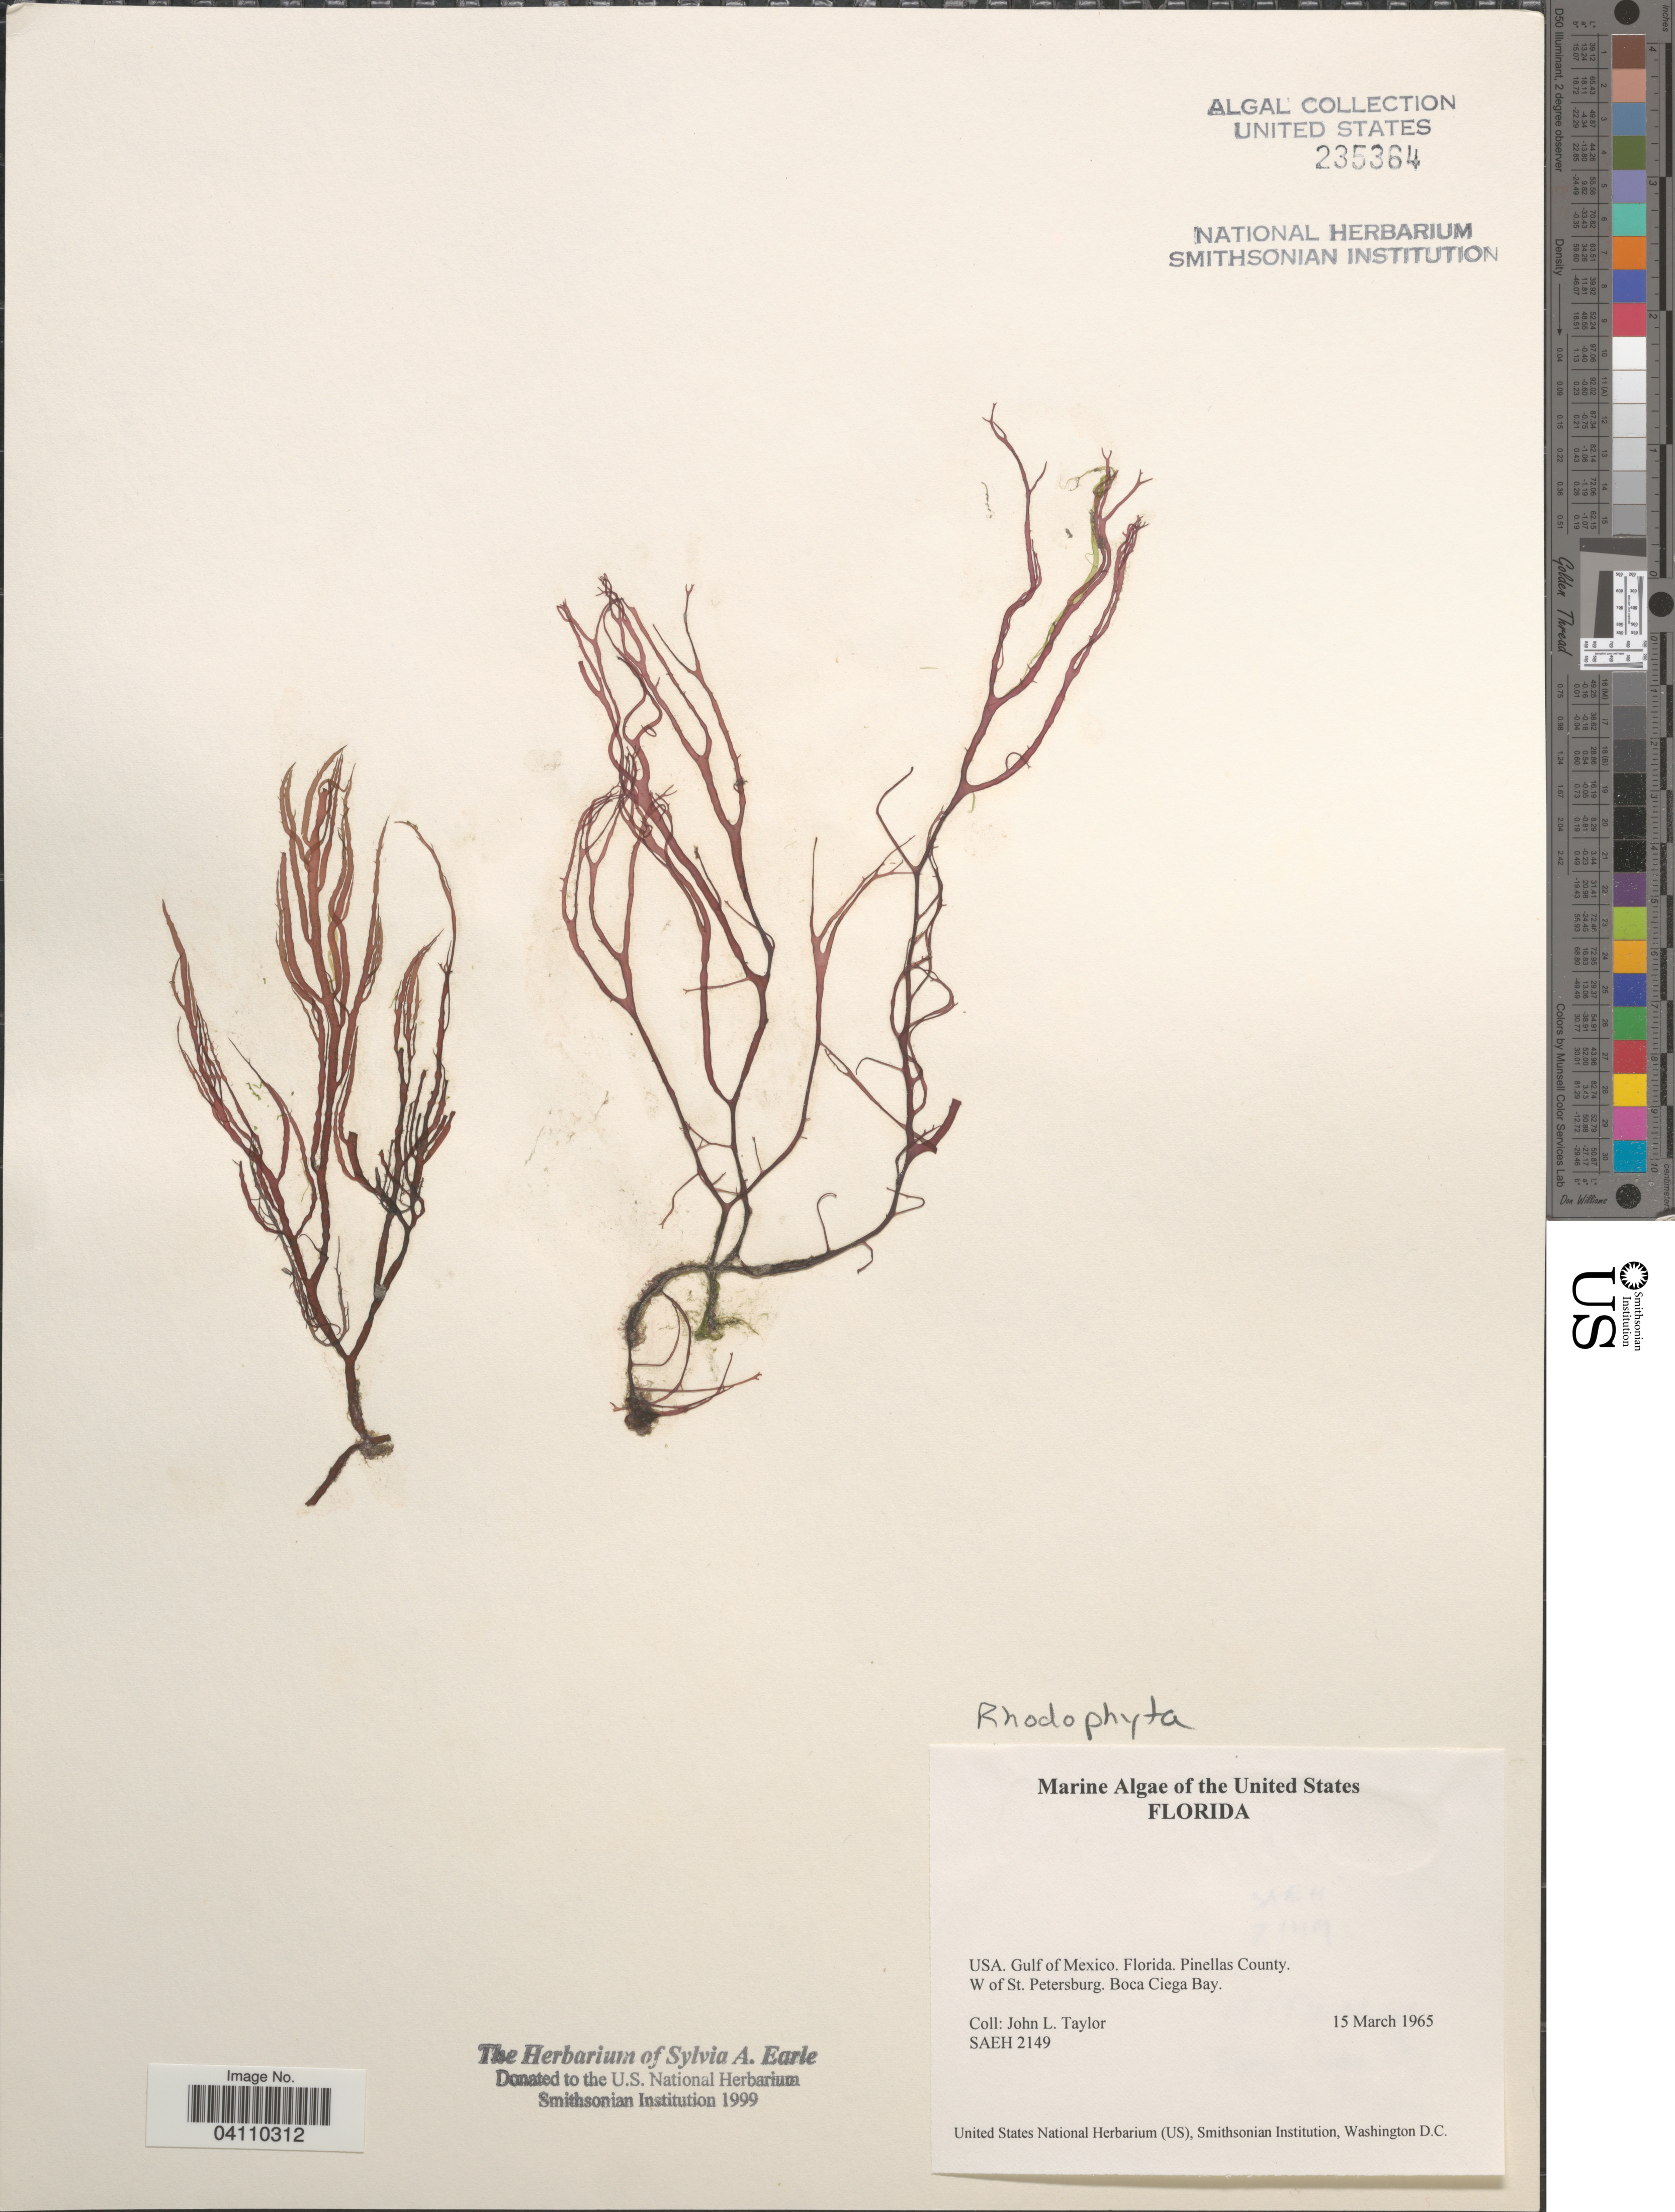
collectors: J. L. Taylor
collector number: SAEH2149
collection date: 1965-03-15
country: United States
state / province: Florida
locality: Gulf of Mexico. Pinellas County. W of St. Petersburg. Boca Ciega Bay.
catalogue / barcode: US 235364